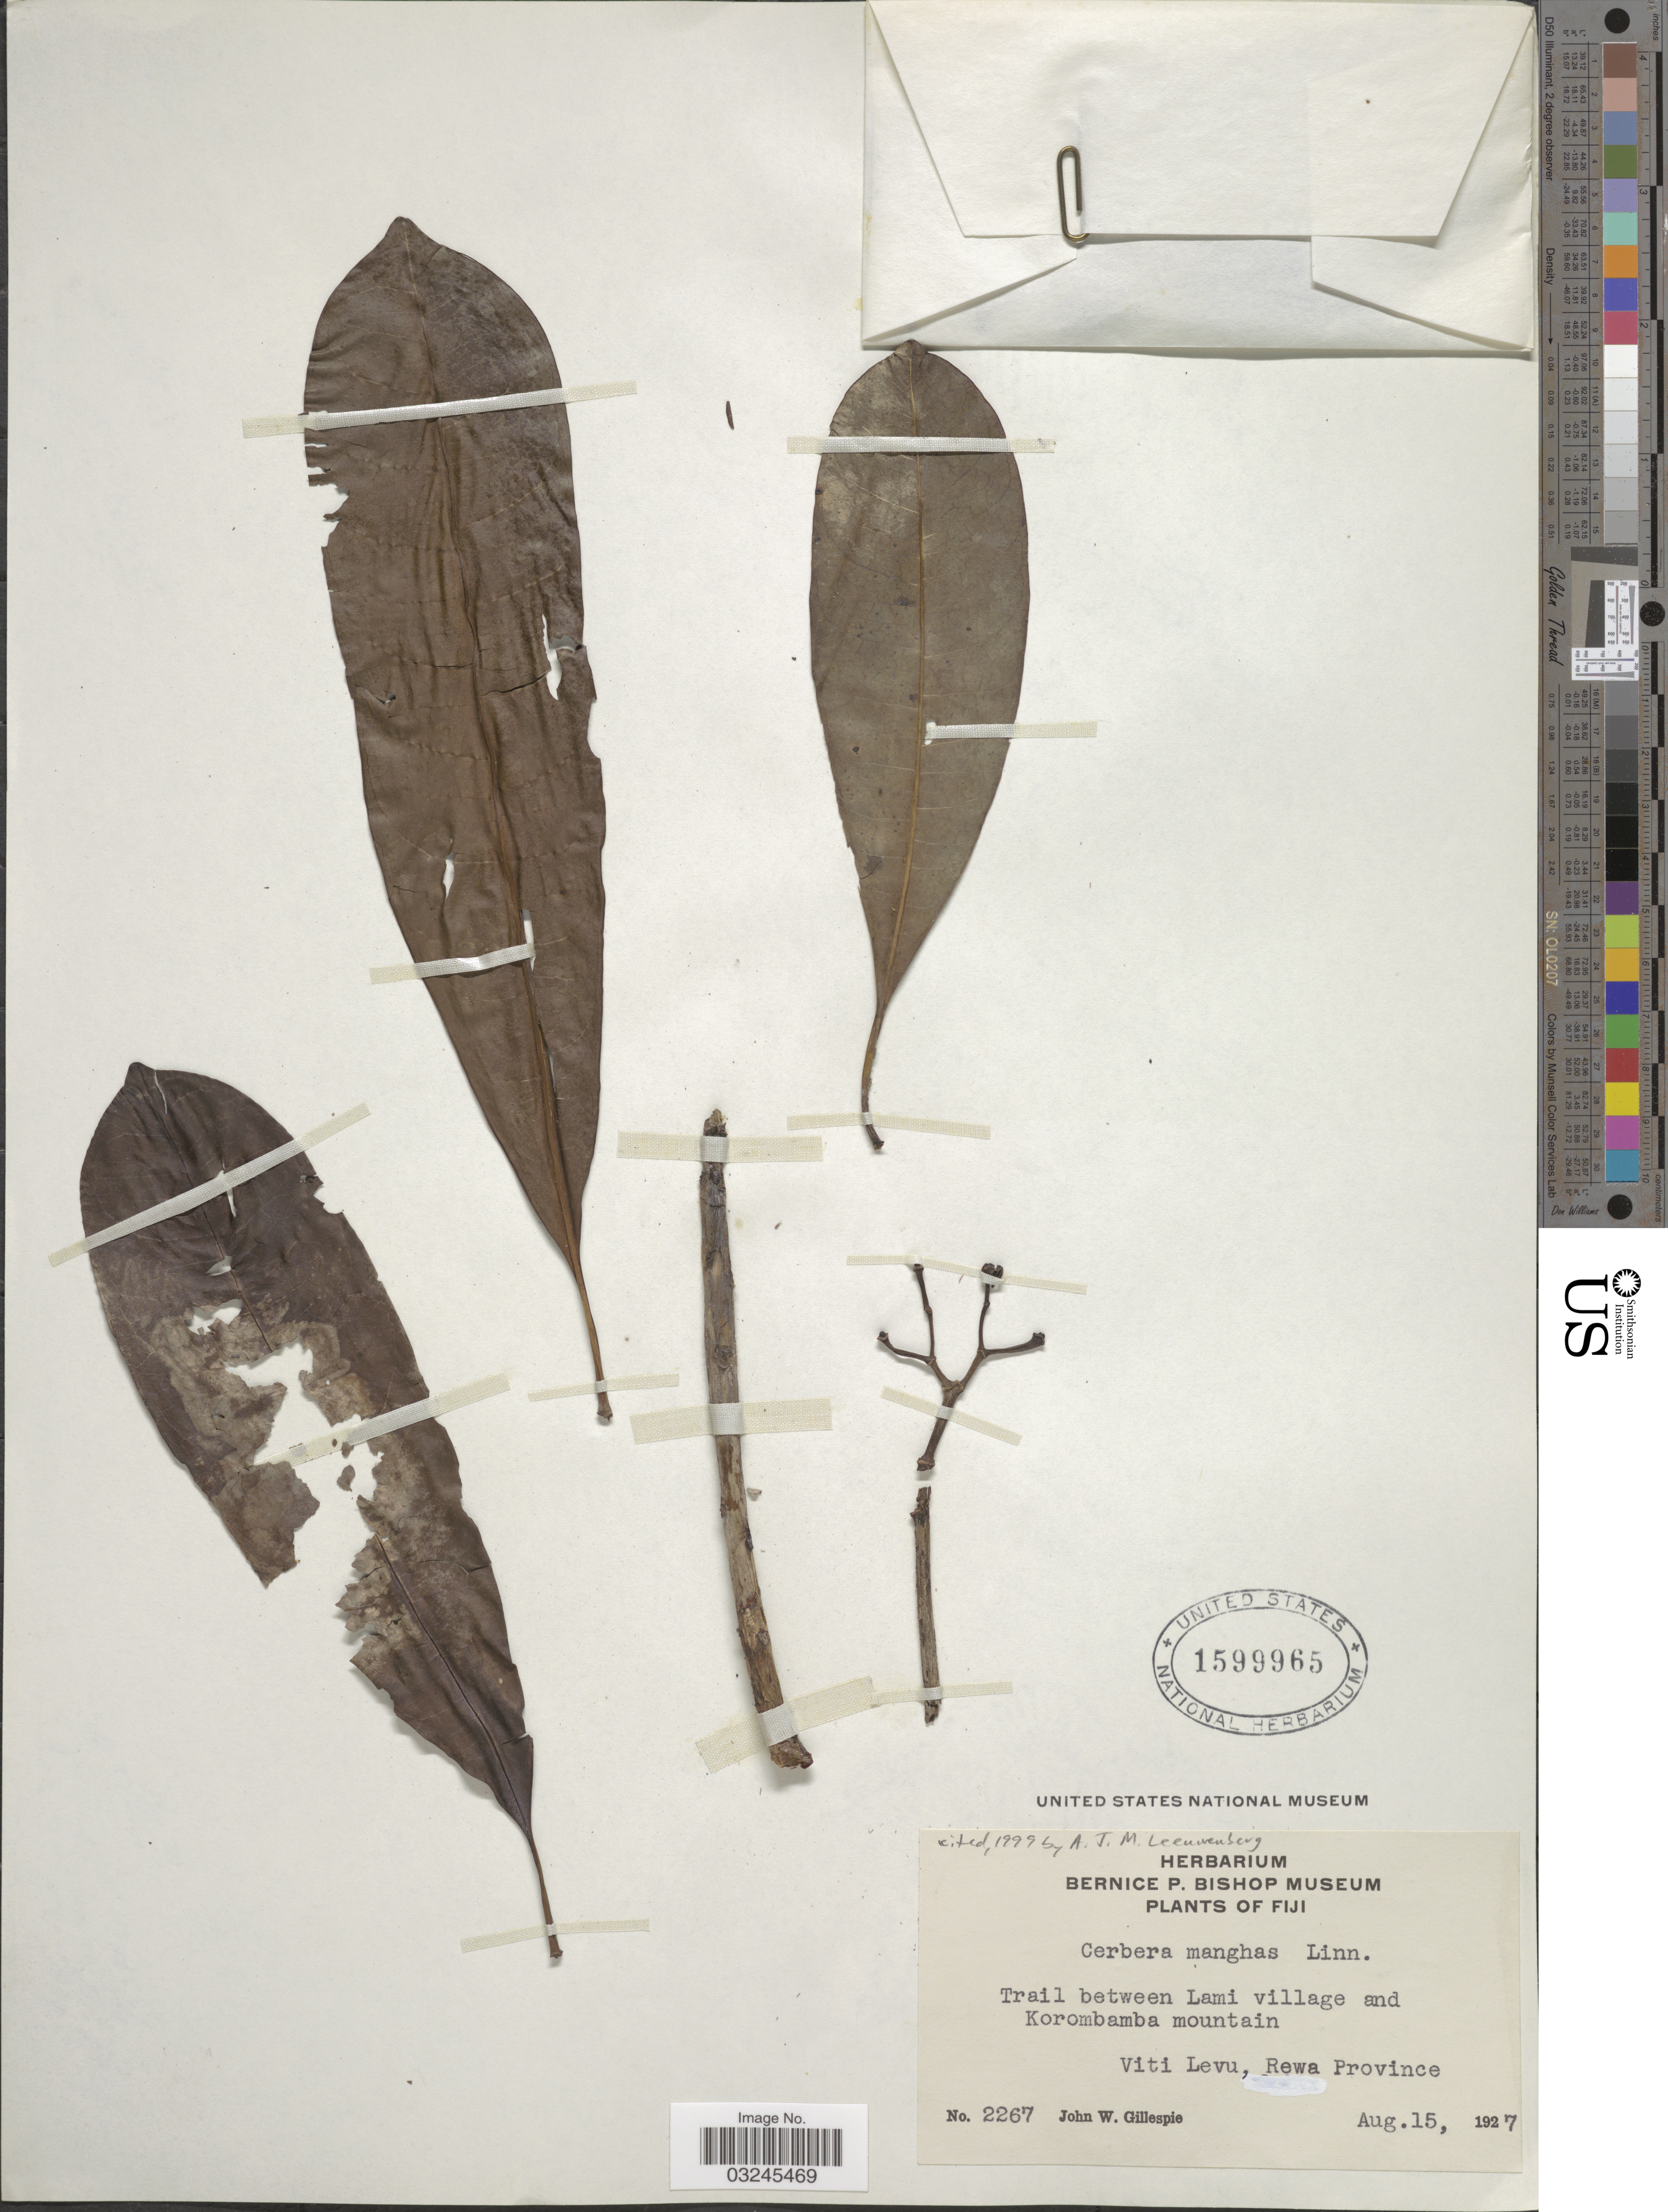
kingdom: Plantae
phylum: Tracheophyta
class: Magnoliopsida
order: Gentianales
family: Apocynaceae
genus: Cerbera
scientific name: Cerbera manghas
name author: L.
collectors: J. W. Gillespie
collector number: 2267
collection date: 1927-08-15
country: Fiji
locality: Trail between Lami village and Korombamba mountain. Viti Levu, Rewa Province.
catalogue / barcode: US 1599965